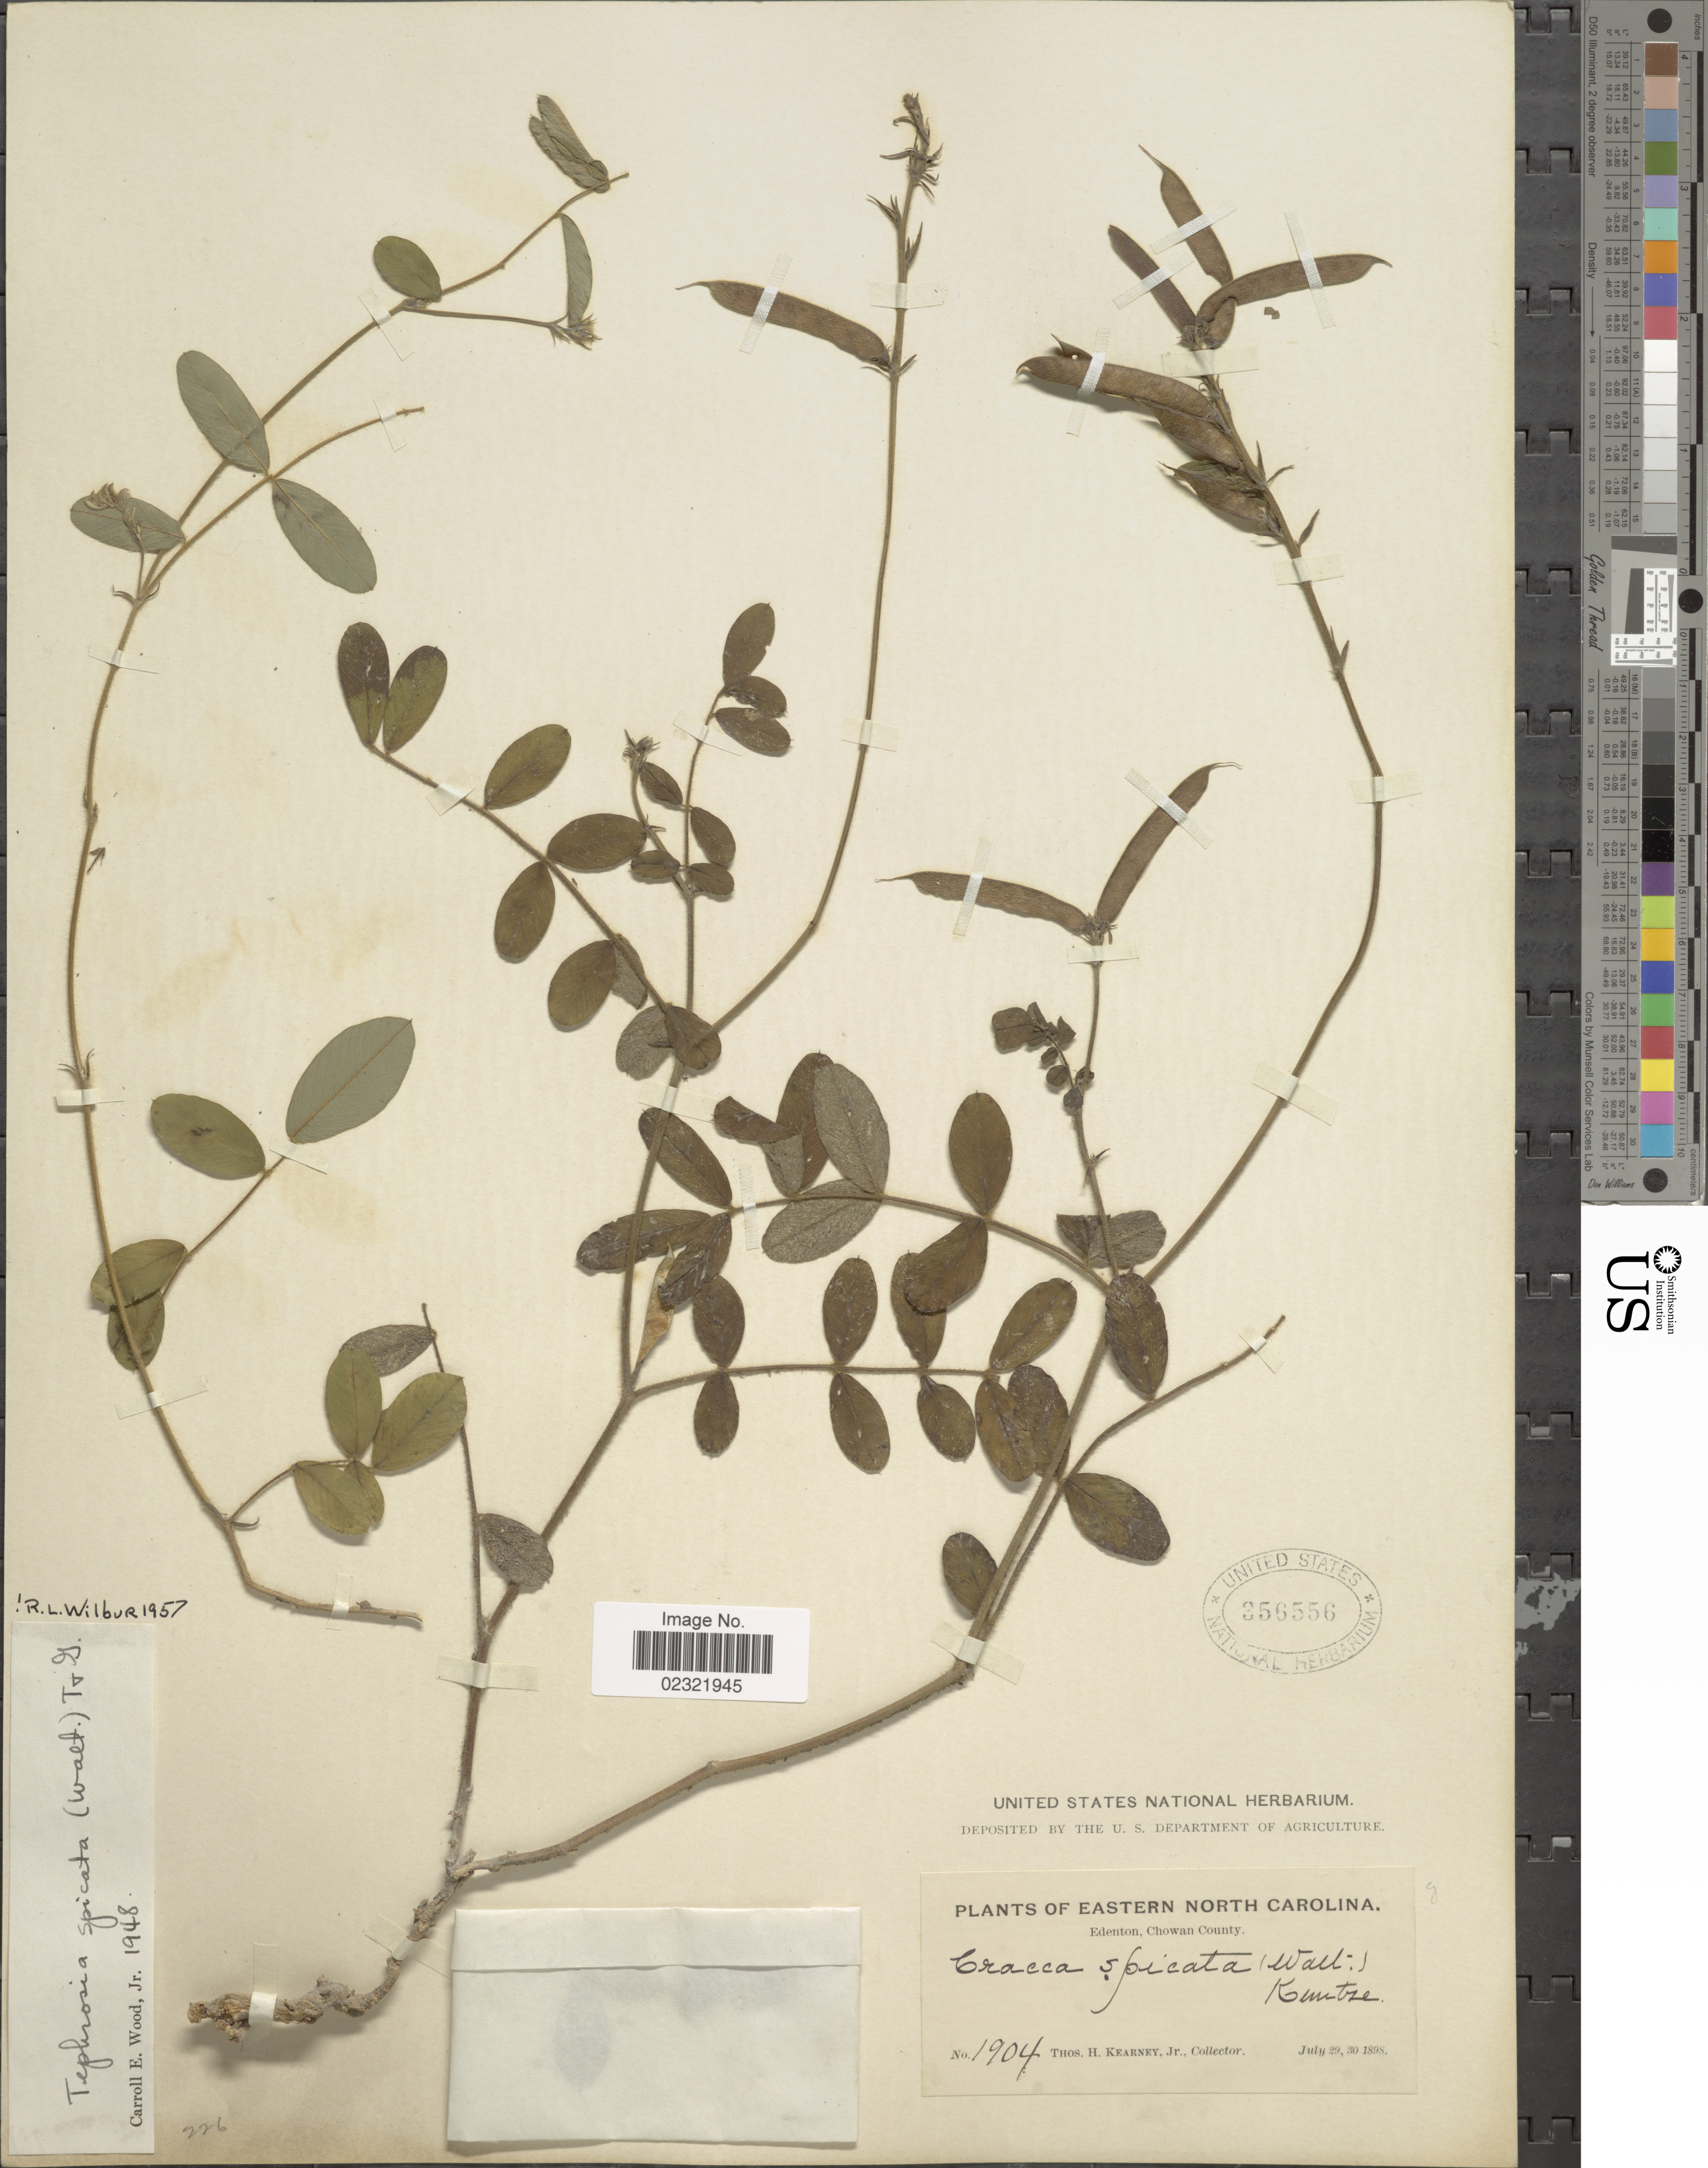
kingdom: Plantae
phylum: Tracheophyta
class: Magnoliopsida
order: Fabales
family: Fabaceae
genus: Tephrosia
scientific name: Tephrosia spicata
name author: (Walter) Torr. & A. Gray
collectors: T. H. Kearney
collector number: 1904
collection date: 1898-07-29/1898-07-30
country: United States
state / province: North Carolina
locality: Eastern North Carolina, Edenton, Chowan County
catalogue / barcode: US 356556